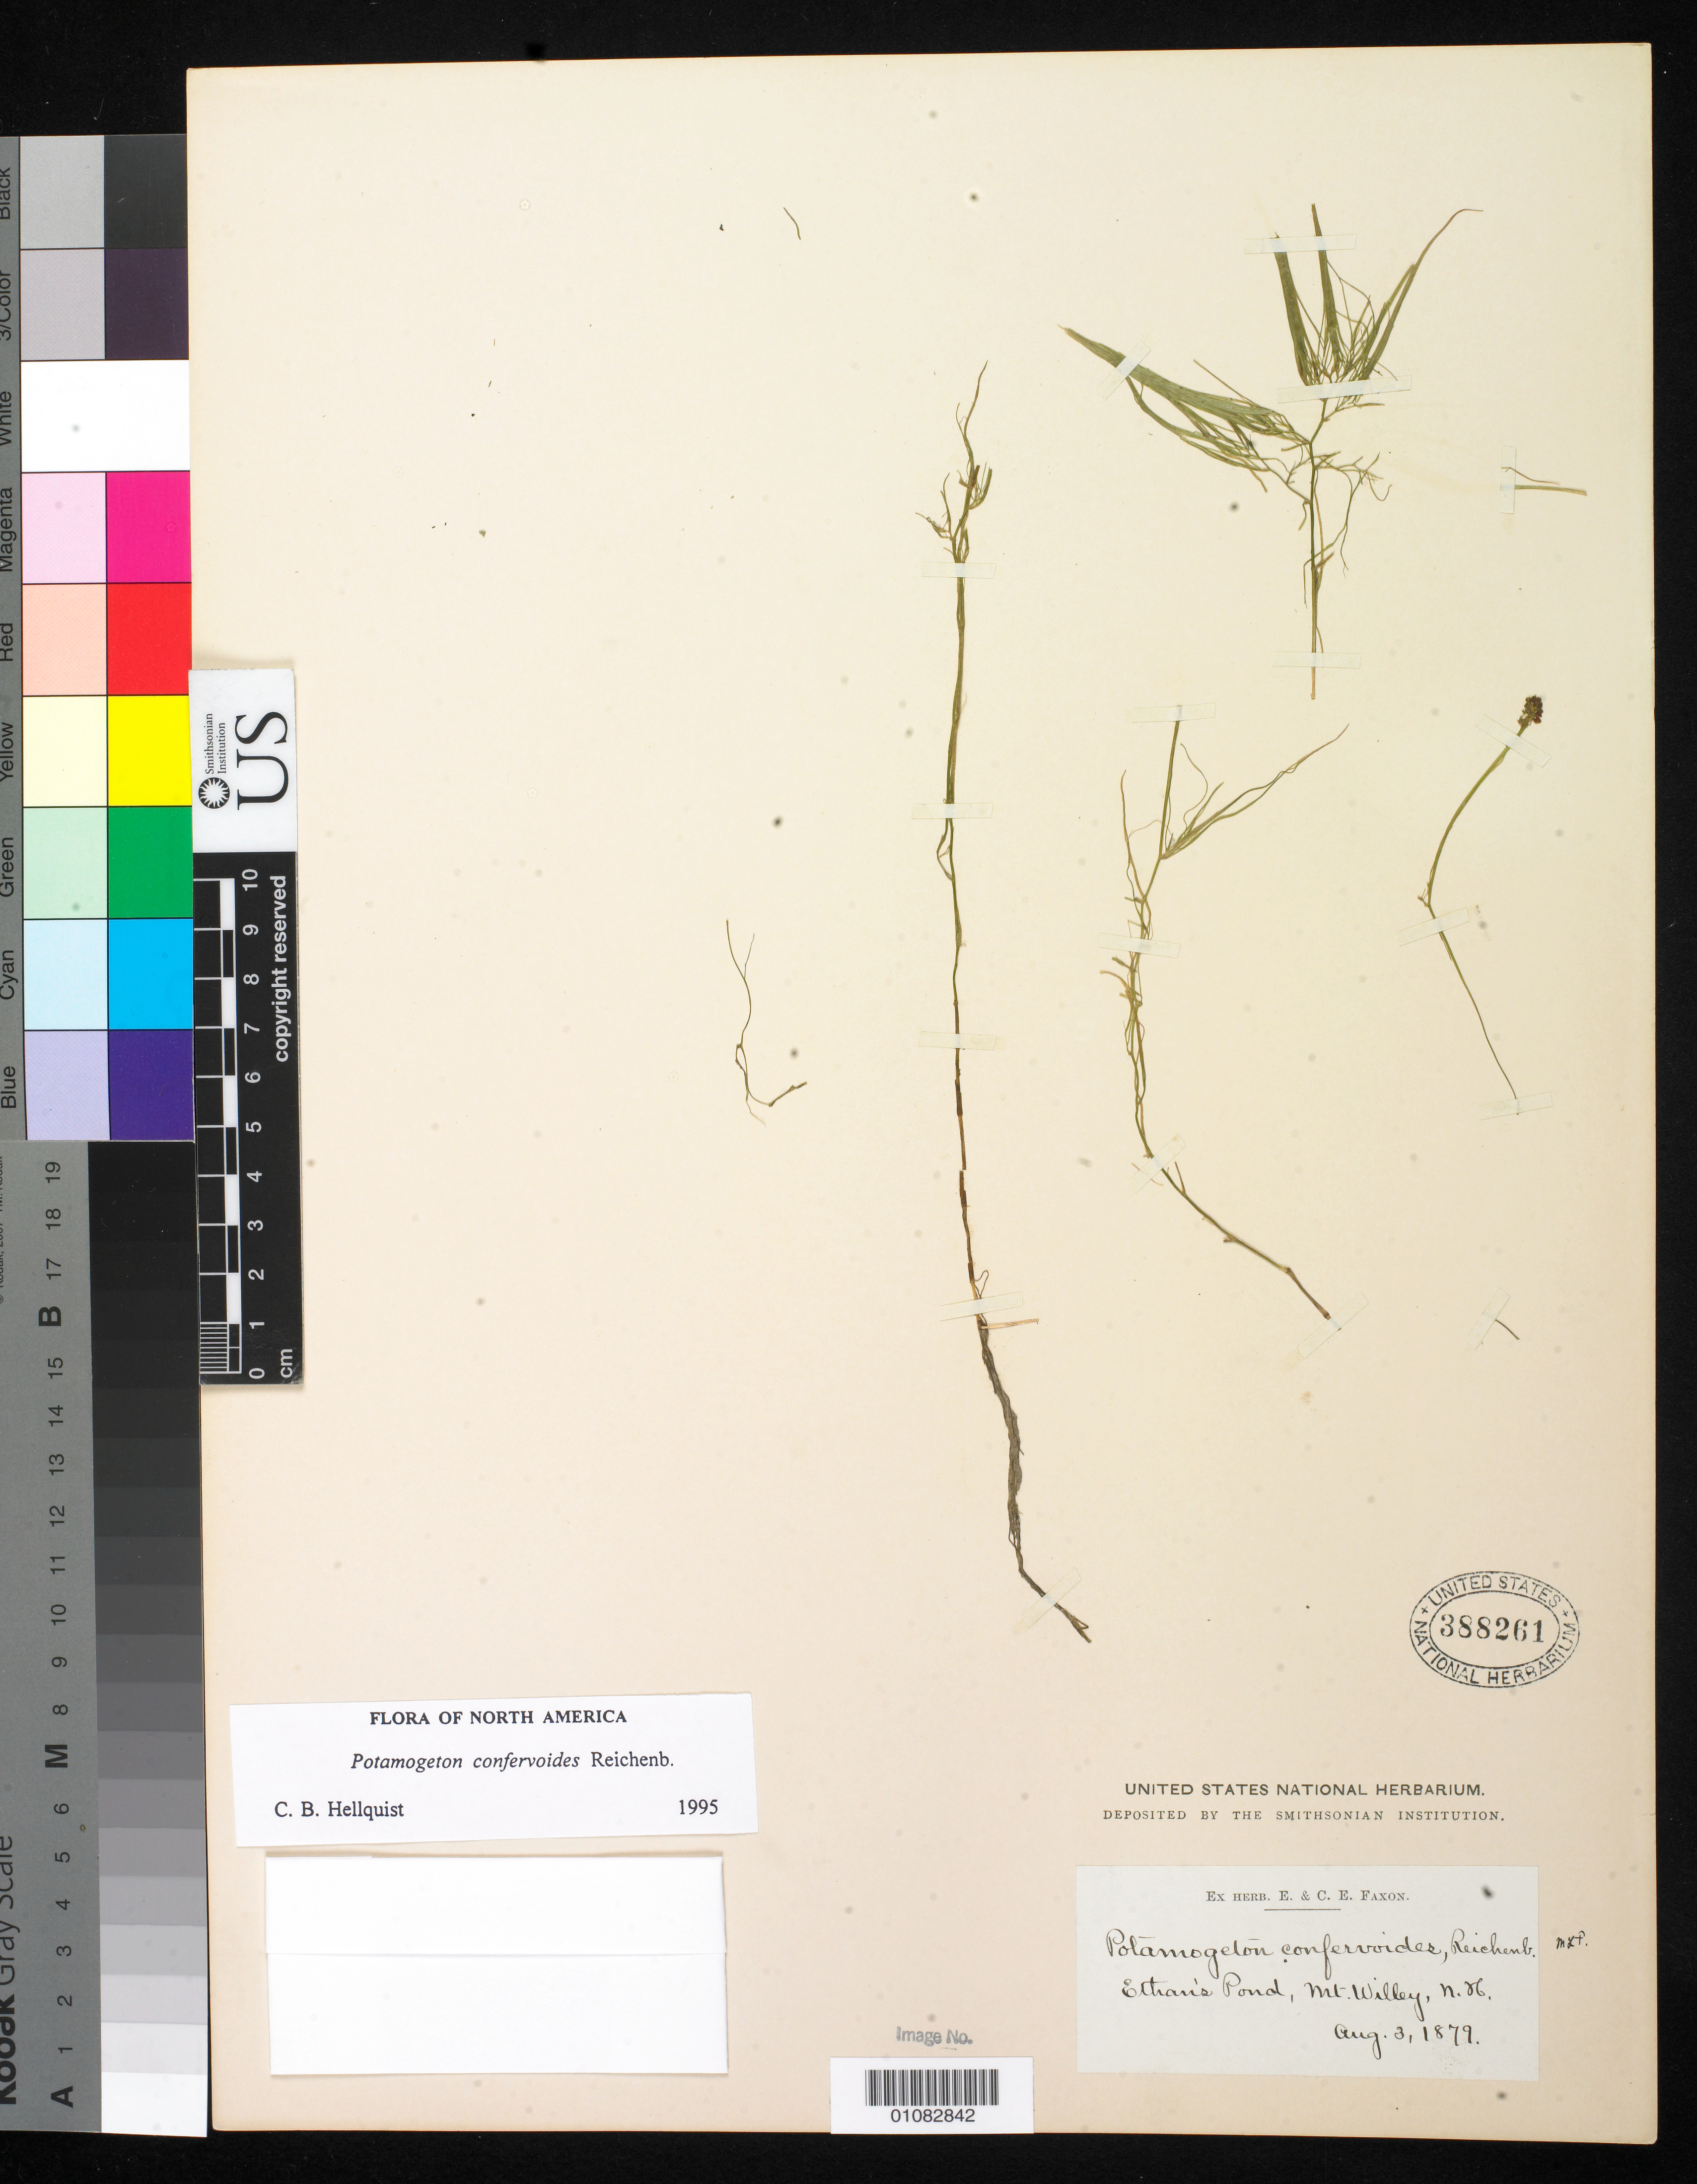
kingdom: Plantae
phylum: Tracheophyta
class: Liliopsida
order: Alismatales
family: Potamogetonaceae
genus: Potamogeton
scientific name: Potamogeton confervoides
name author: Rchb.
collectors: E. Faxon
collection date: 1879-08-03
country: United States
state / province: New Hampshire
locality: Mt. Willey, Ethan's Pond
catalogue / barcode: US 388261